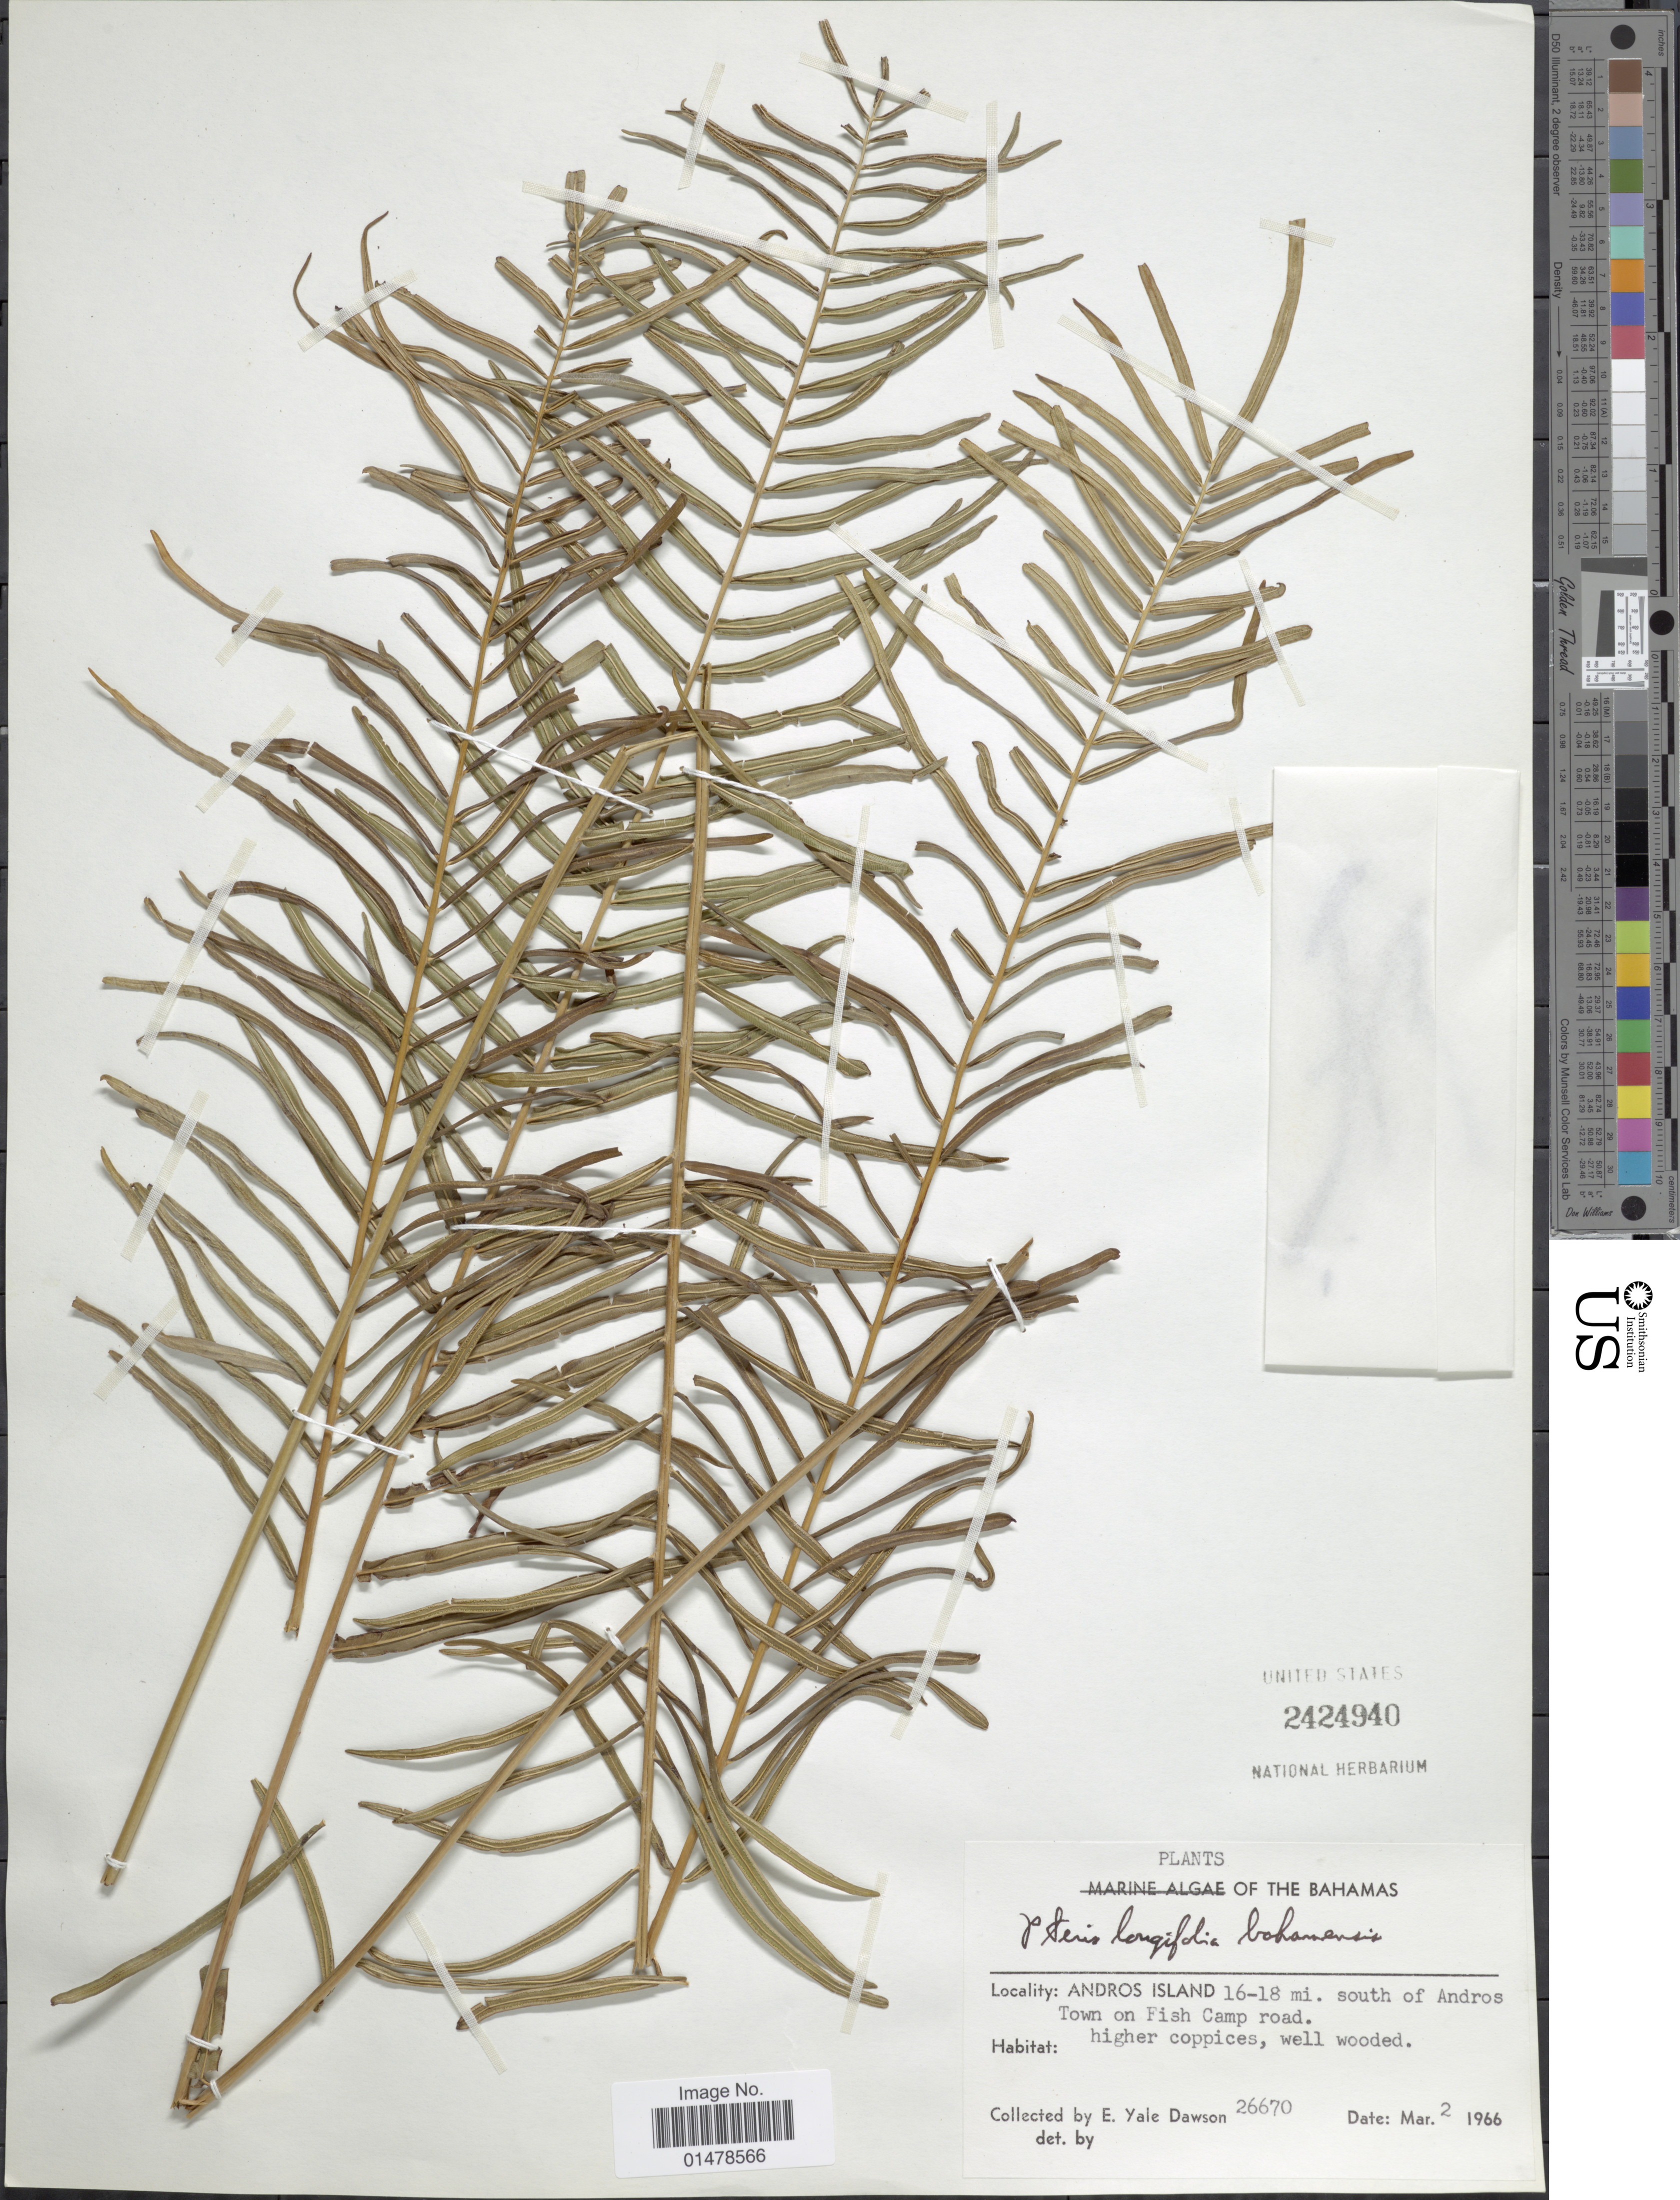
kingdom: Plantae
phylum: Tracheophyta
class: Polypodiopsida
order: Polypodiales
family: Pteridaceae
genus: Pteris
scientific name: Pteris bahamenis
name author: (J. Agardh) Fée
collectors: N. Yensen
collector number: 26670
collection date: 1966-03-02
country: Bahamas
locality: The Bahamas, Andros Island 16-18 mi. south of Andros Town on Fish Camp road.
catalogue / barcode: US 2424940